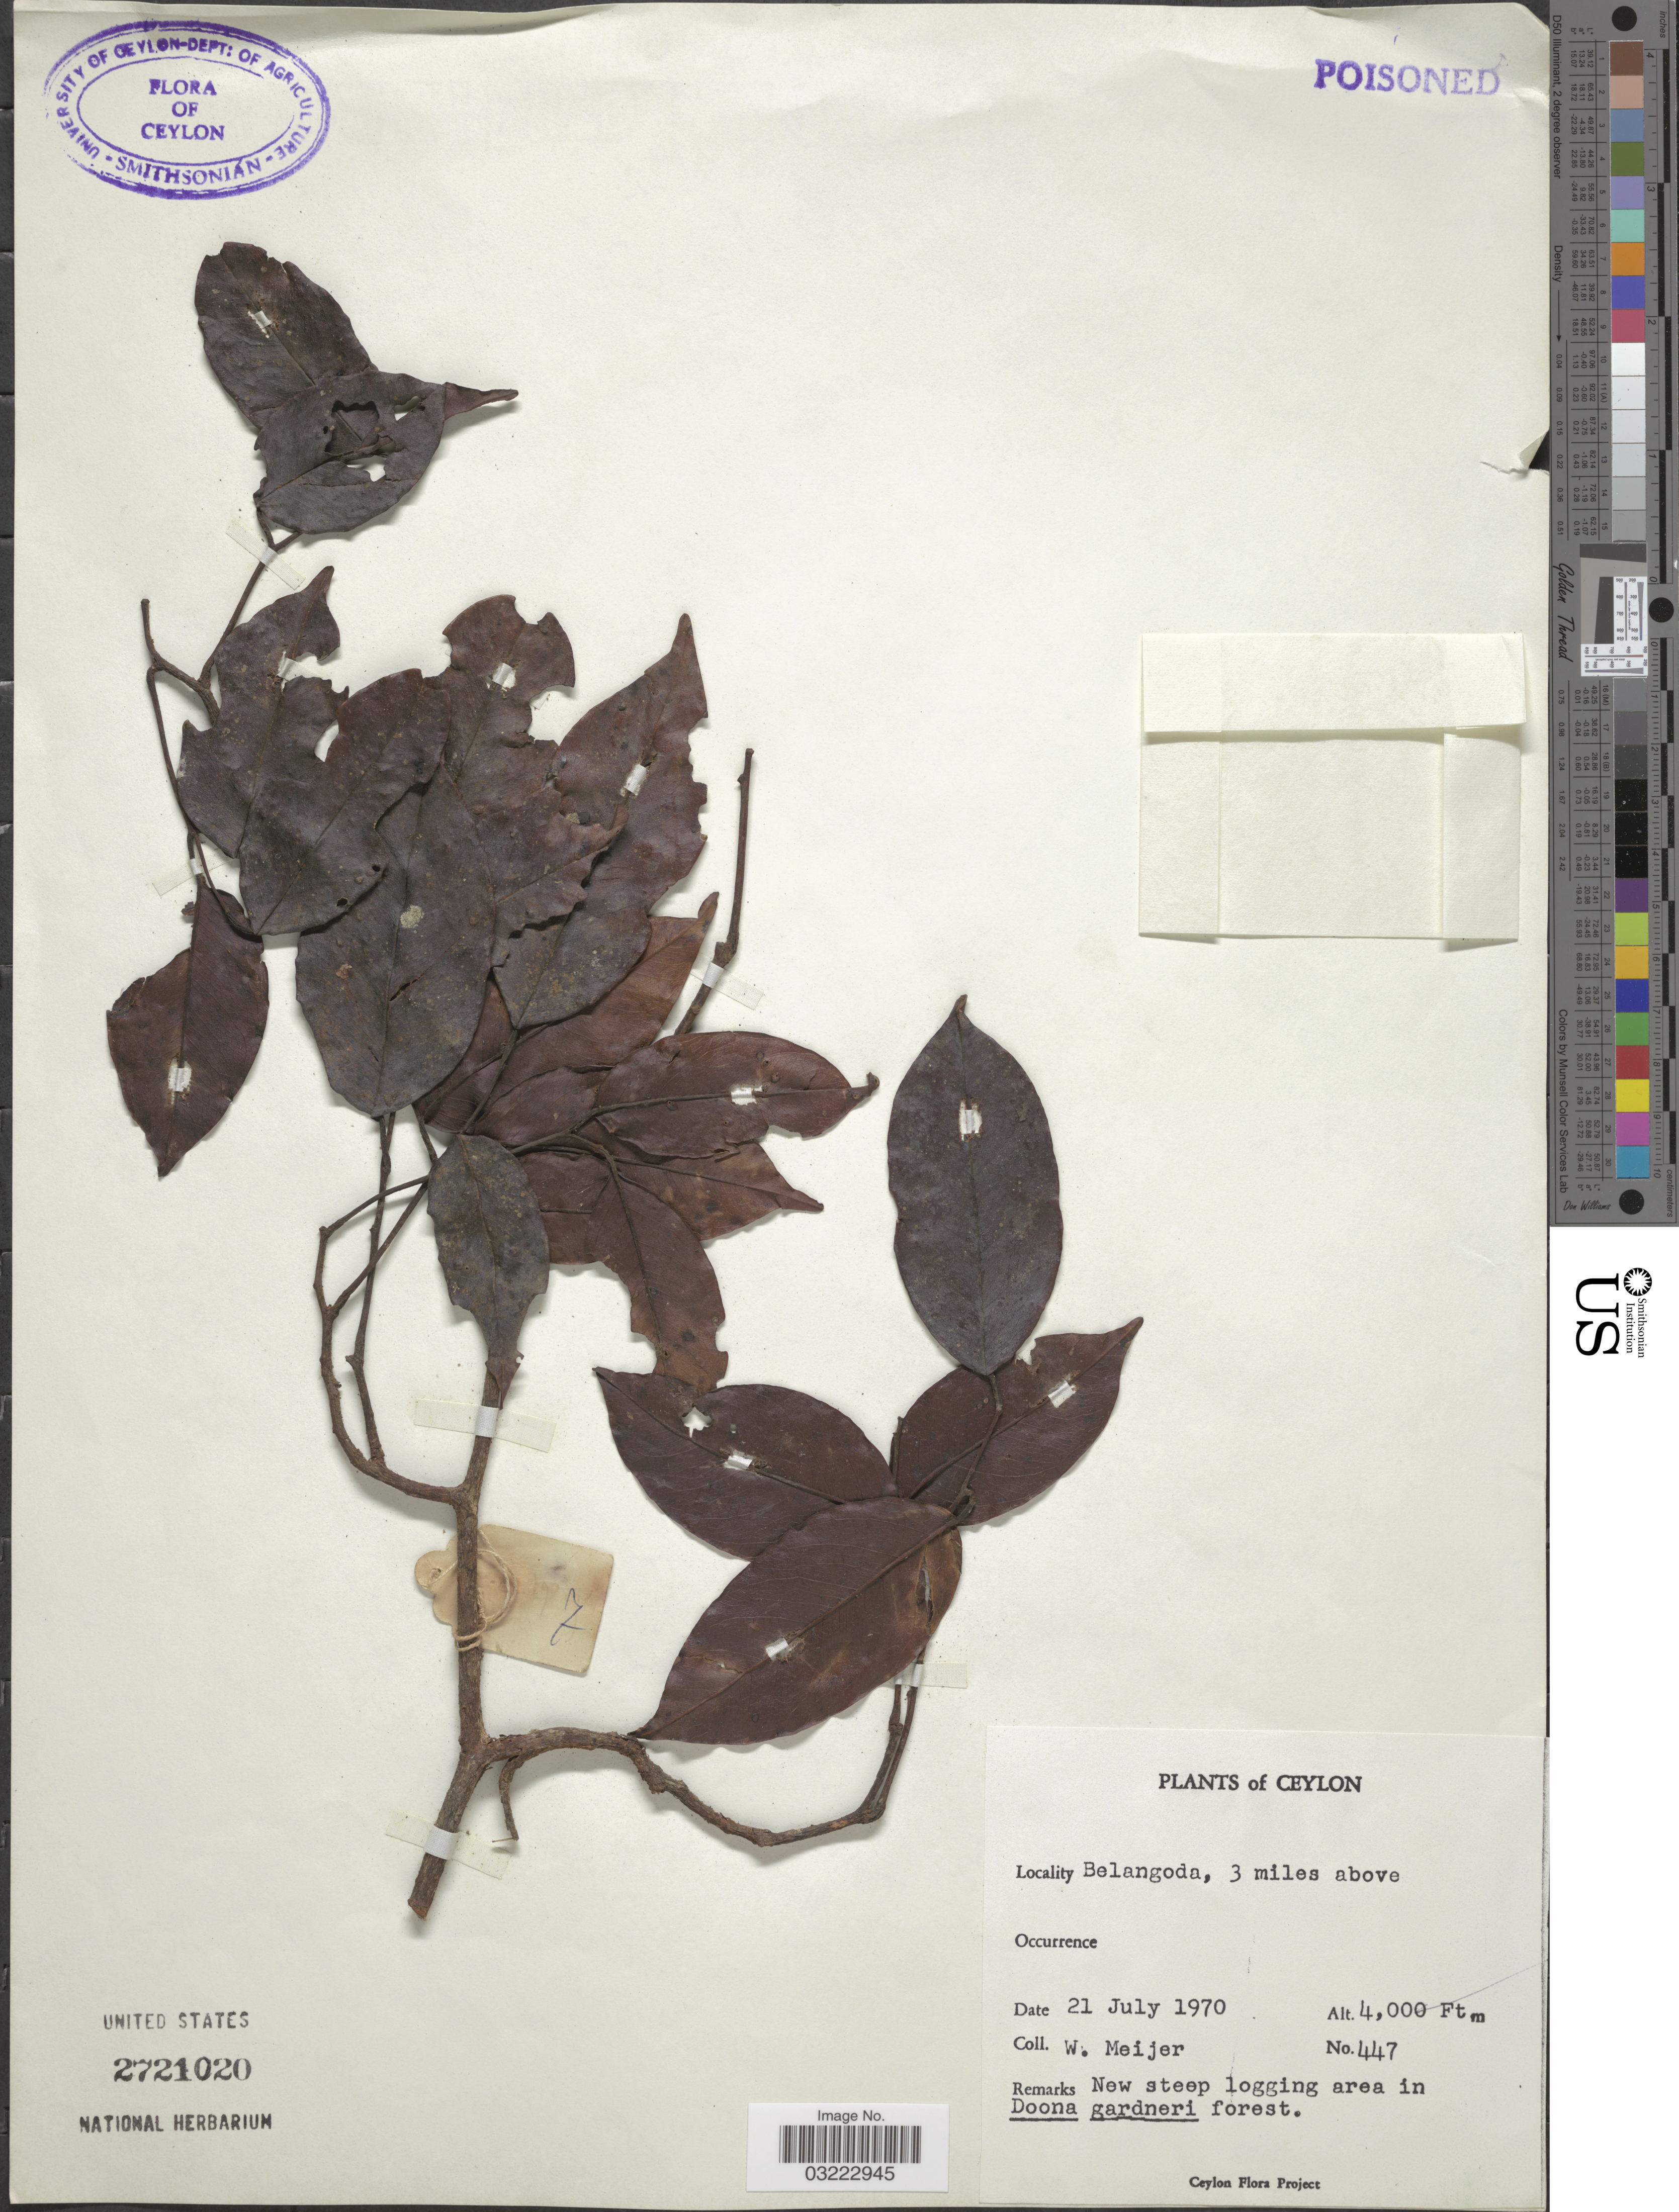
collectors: W. Meijer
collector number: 447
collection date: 1970-07-21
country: Sri Lanka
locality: Ceylon. Belangoda, 3 miles above.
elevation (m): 1219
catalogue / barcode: US 2721020